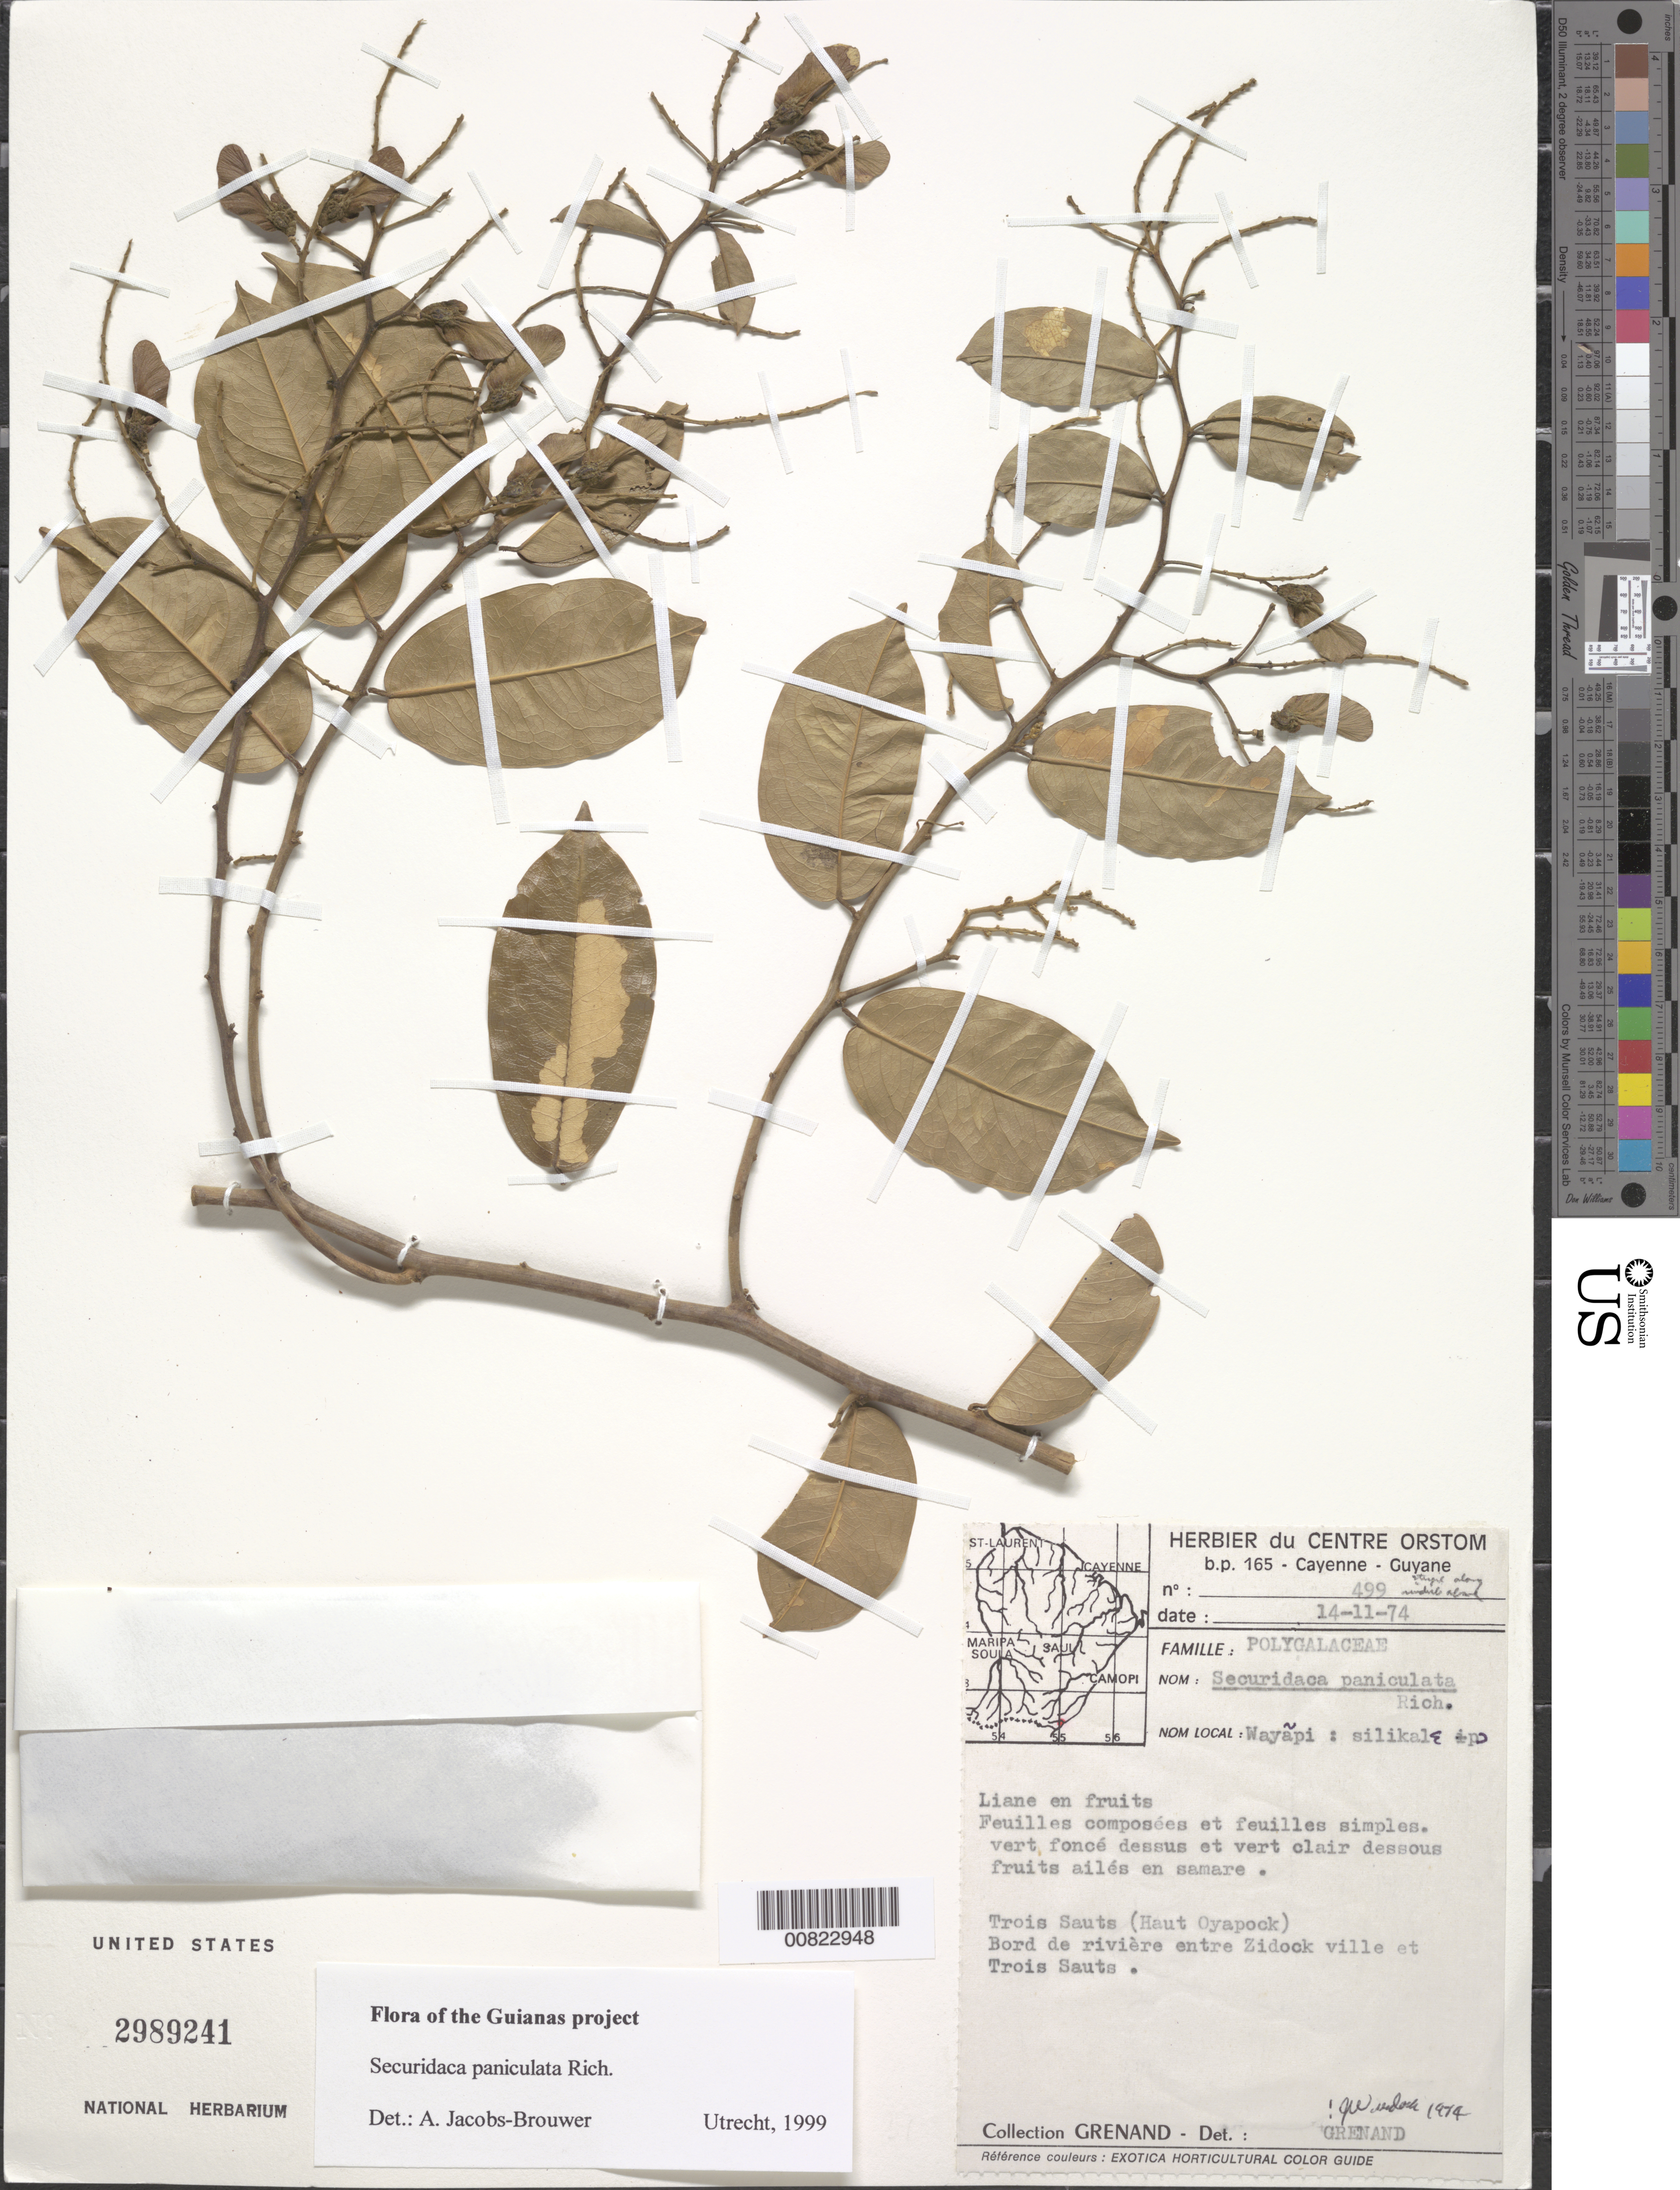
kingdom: Plantae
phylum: Tracheophyta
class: Magnoliopsida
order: Fabales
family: Polygalaceae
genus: Securidaca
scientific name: Securidaca paniculata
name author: Rich.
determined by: Jacobs-Brouwer, A.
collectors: P. Grenand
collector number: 499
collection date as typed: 14-Nov-74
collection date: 1974-11-14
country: French Guiana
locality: Trois Sauts, Haut Oyapock, bord rivere entre Zidockville & Trois Sauts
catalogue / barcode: US 2989241